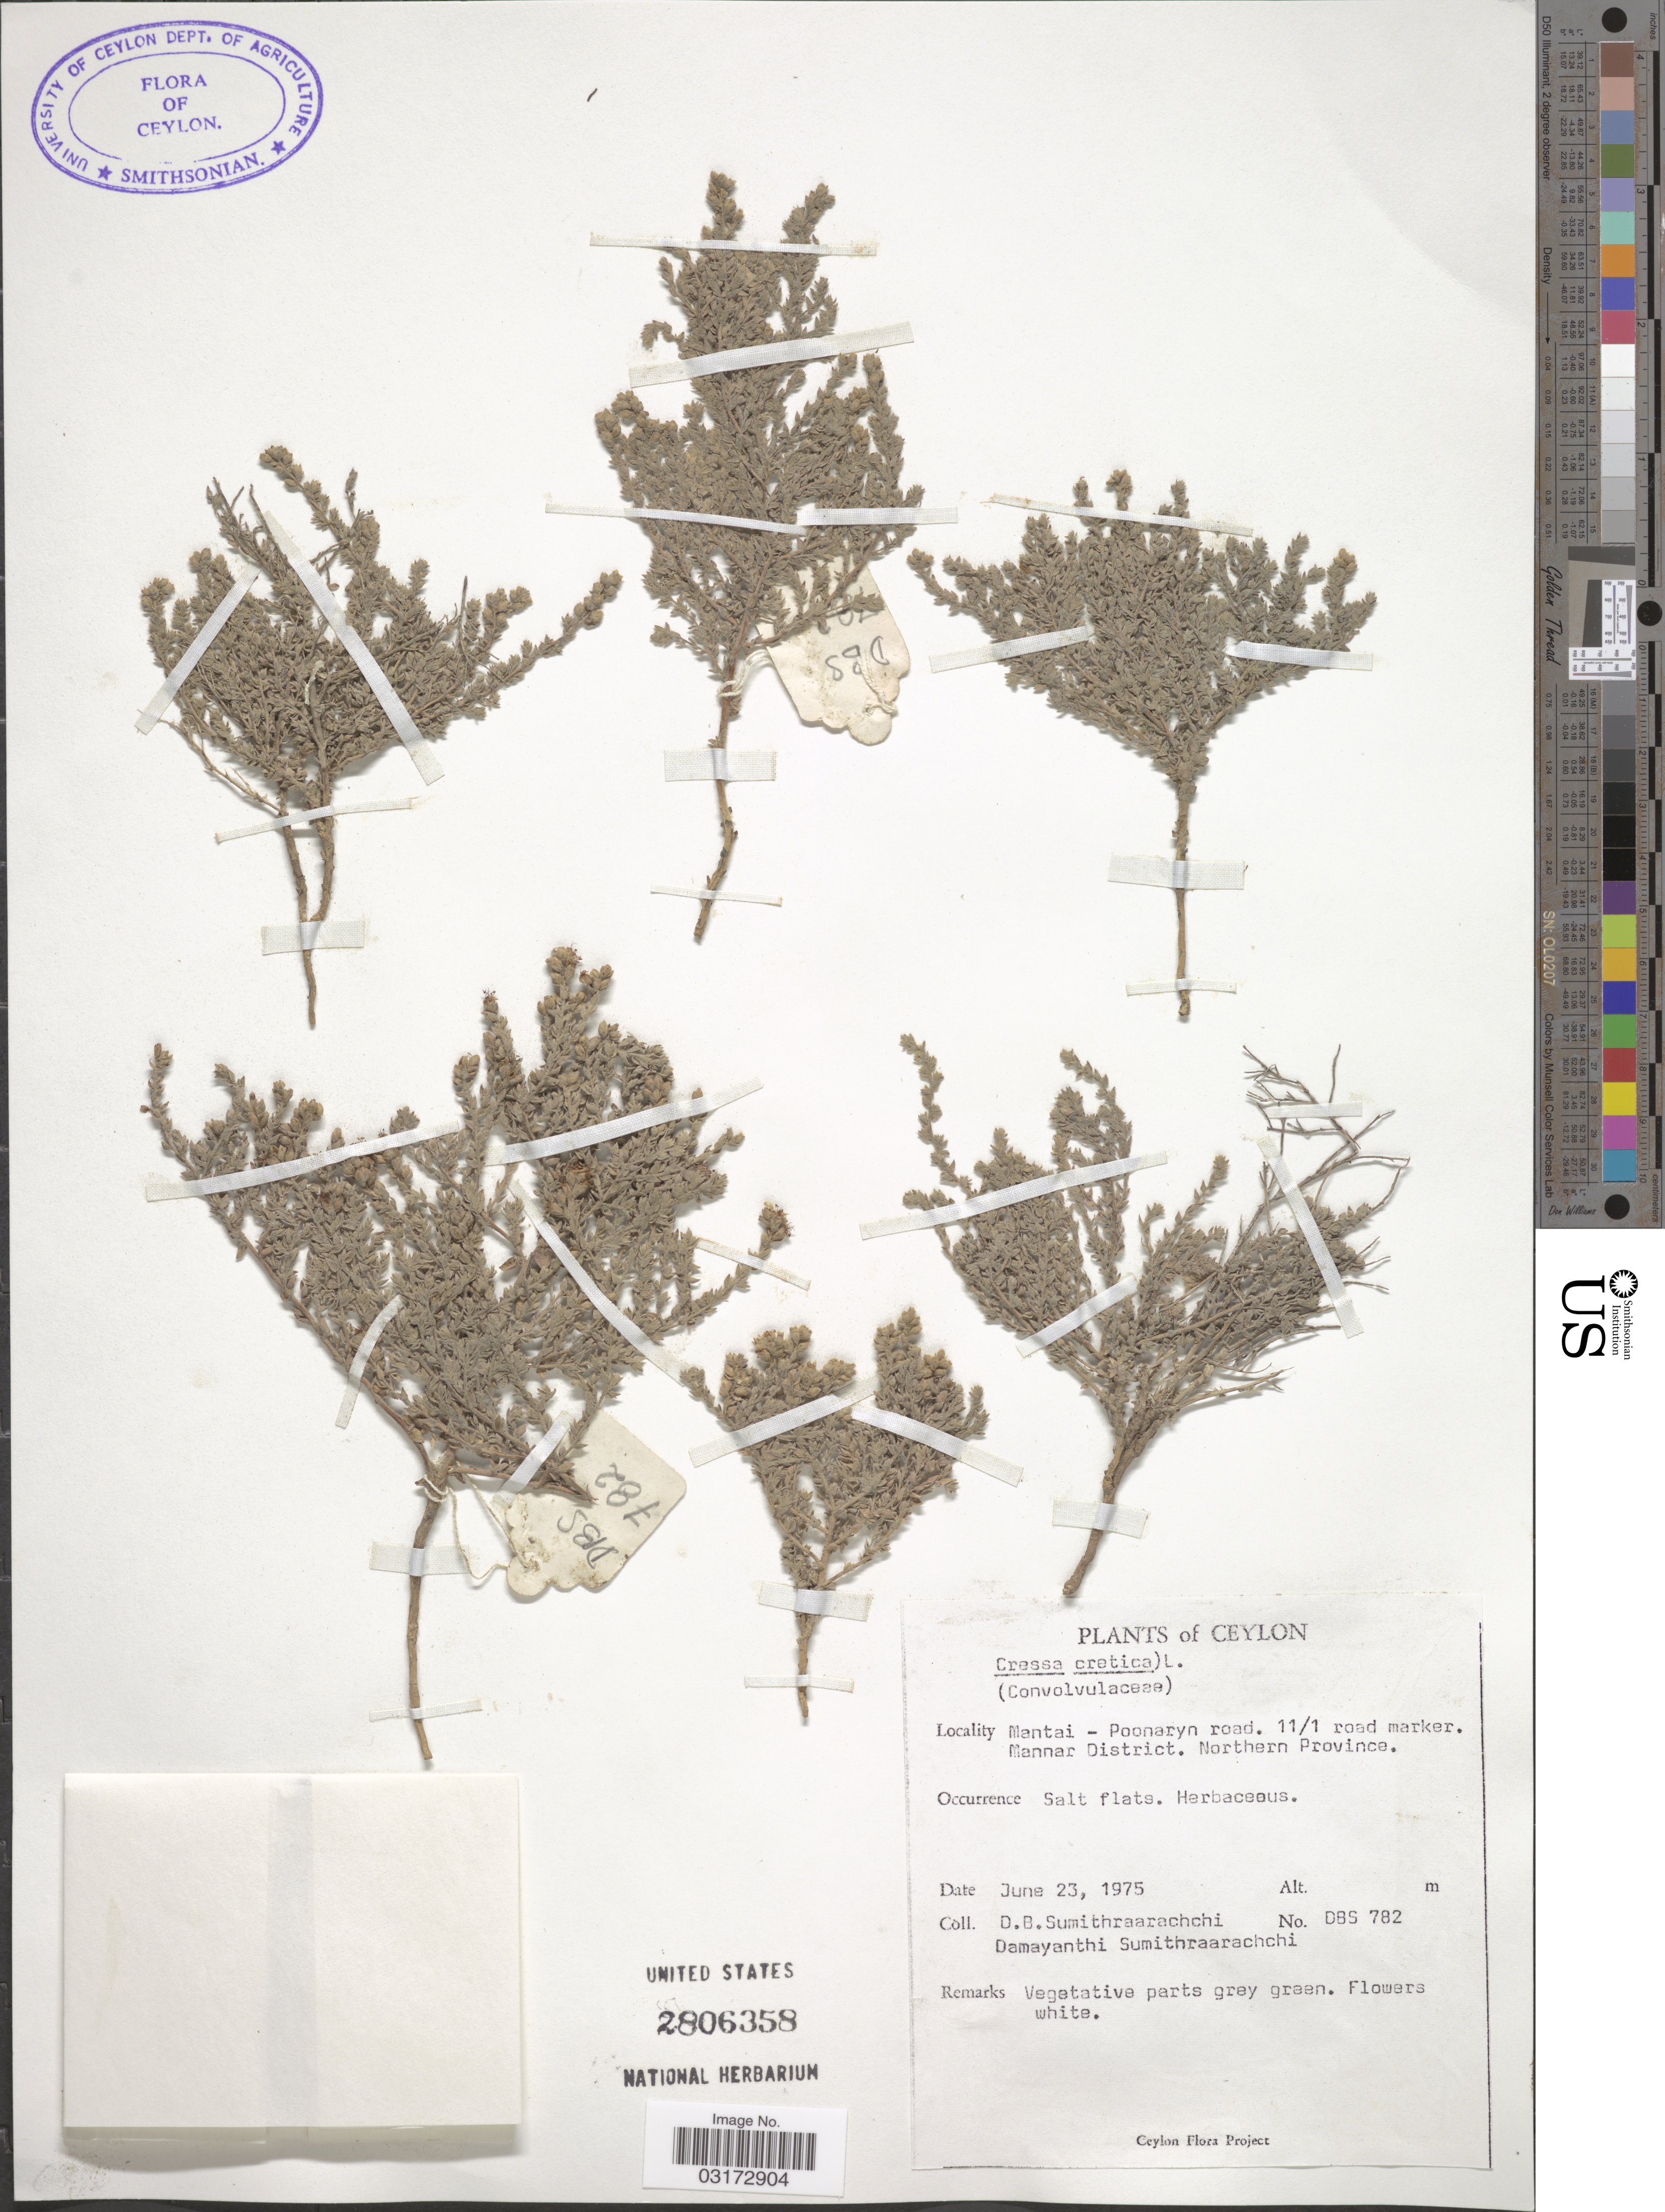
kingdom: Plantae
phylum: Tracheophyta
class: Magnoliopsida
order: Solanales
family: Convolvulaceae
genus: Cressa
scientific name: Cressa cretica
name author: L.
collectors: D. B. Sumithraarachchi & D. Sumithraarachchi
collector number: DBS782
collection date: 1975-06-23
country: Sri Lanka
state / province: Northern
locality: Ceylon, Mantai - Poonaryn road. 11/1 road marker. Mannar District. Northern Province.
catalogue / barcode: US 2806358